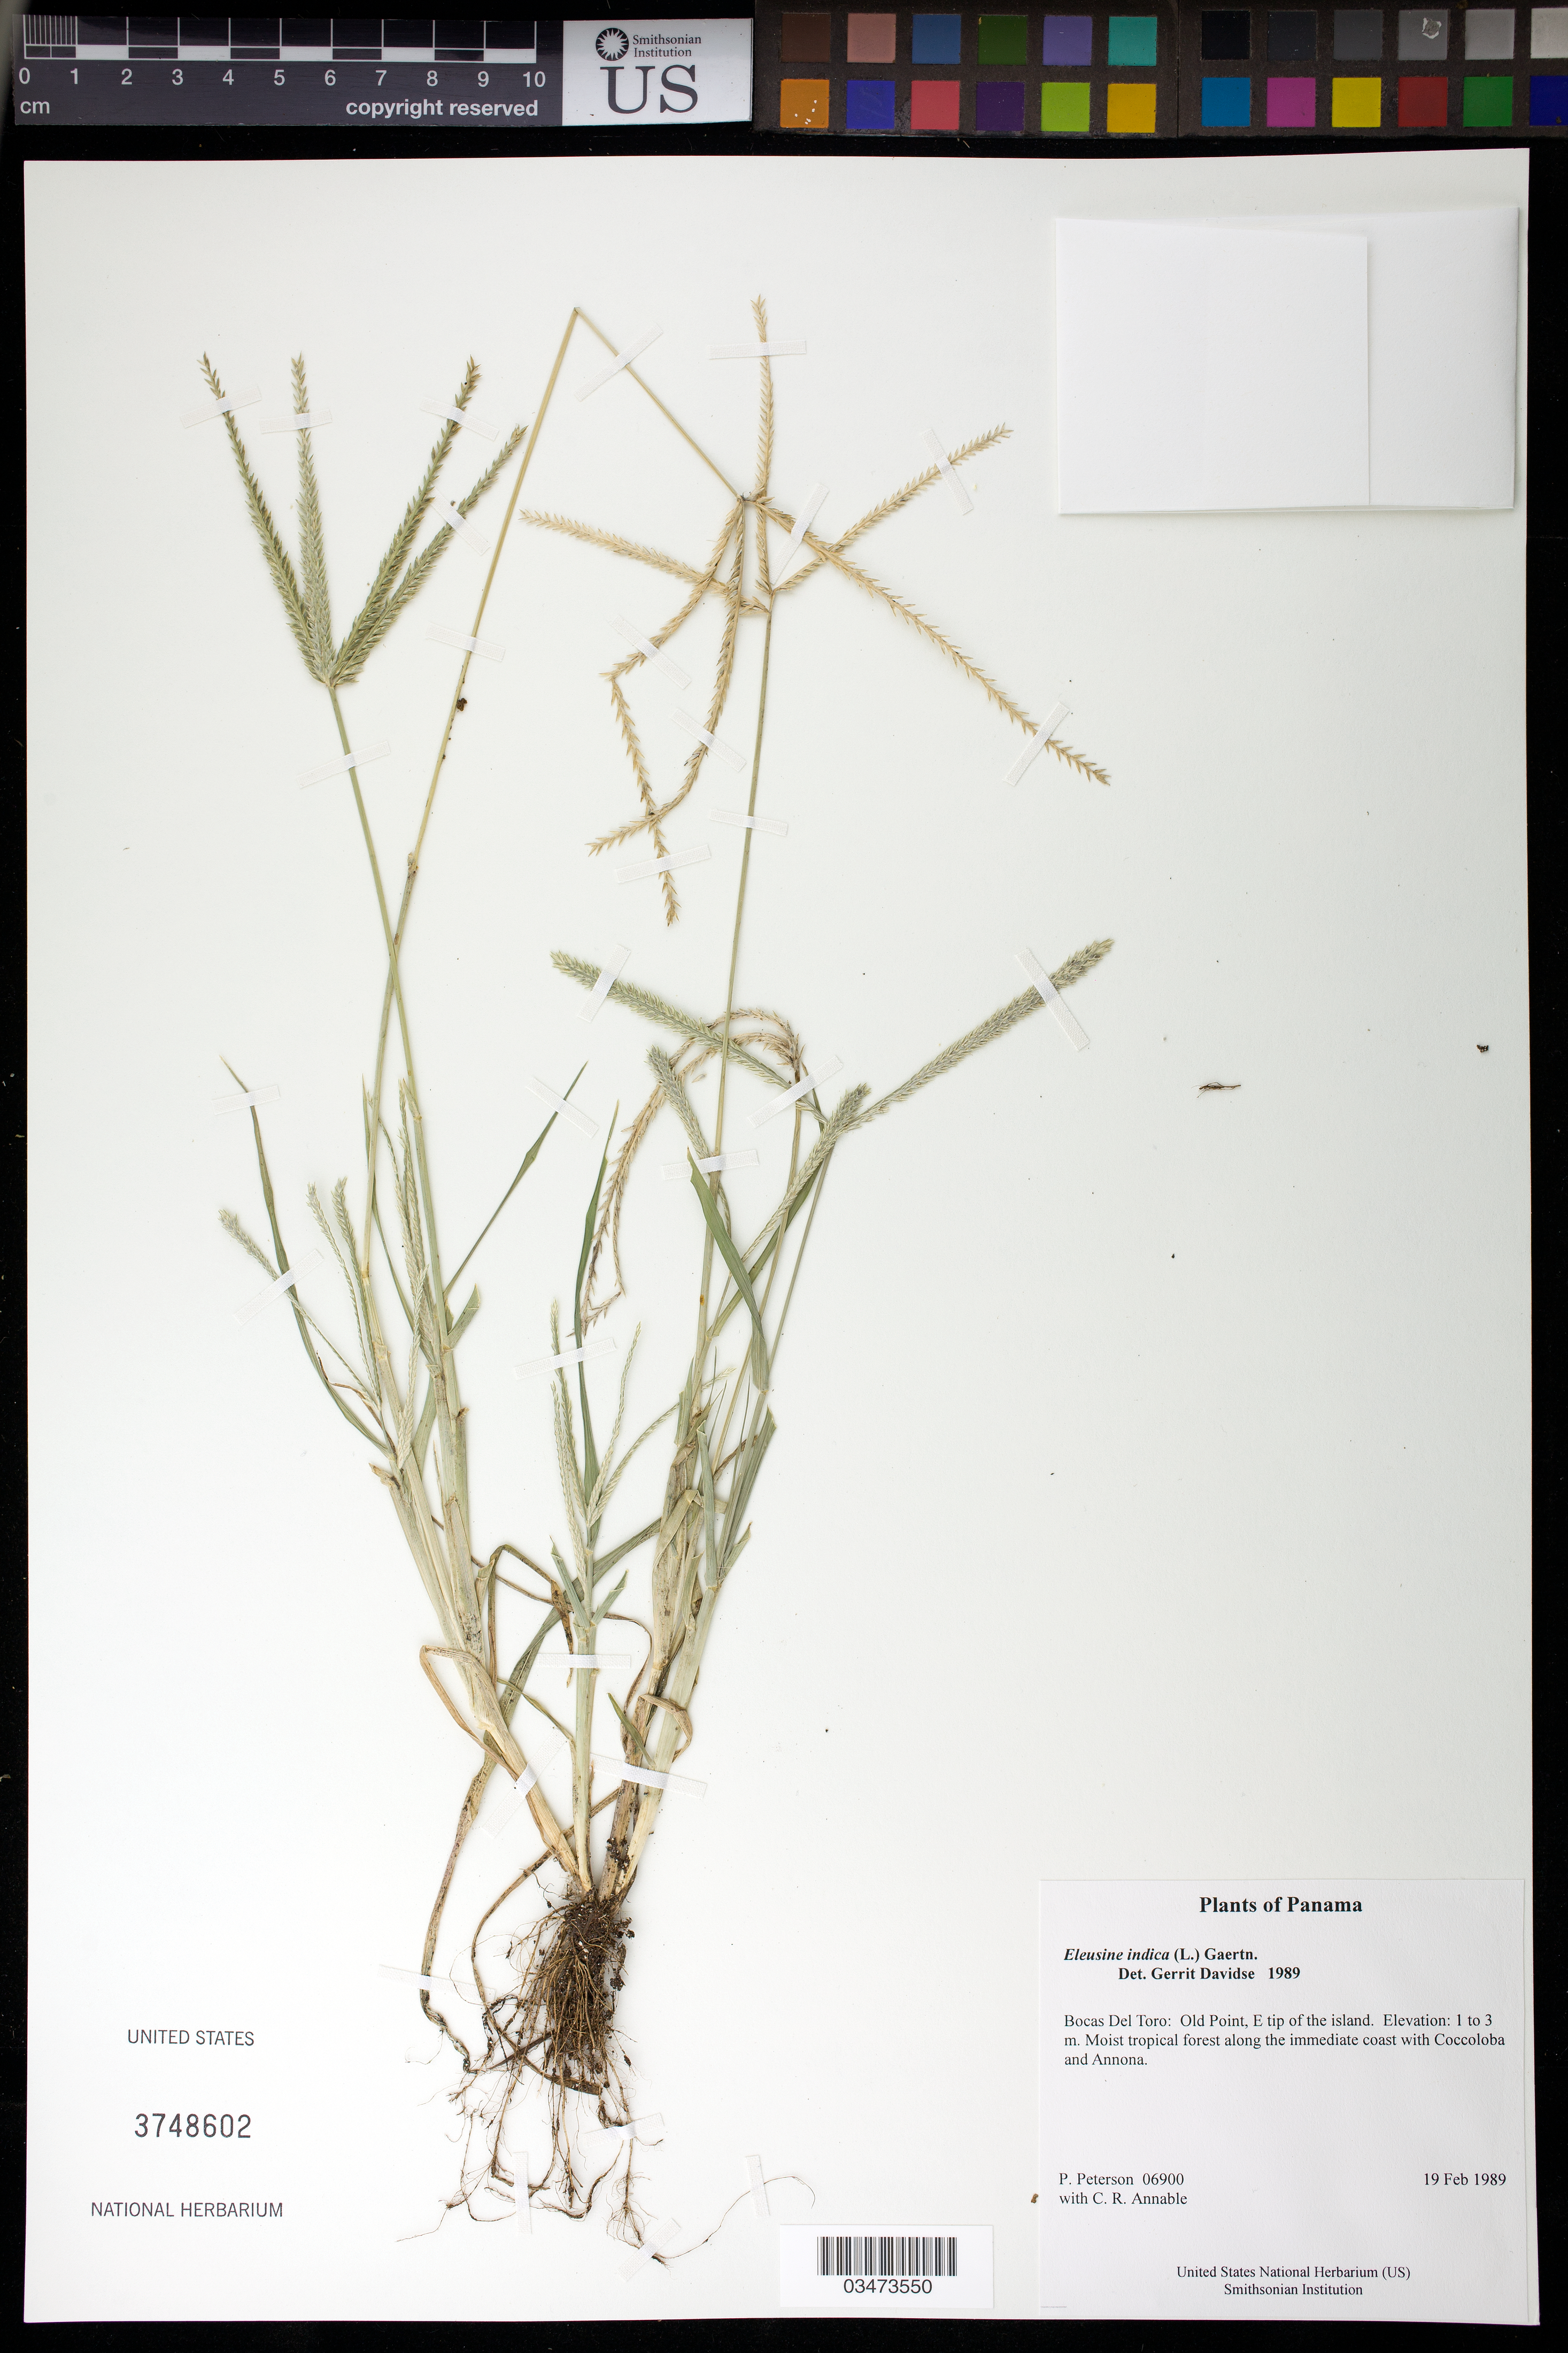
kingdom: Plantae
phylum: Tracheophyta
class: Liliopsida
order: Poales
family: Poaceae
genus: Eleusine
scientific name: Eleusine indica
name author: (L.) Gaertn.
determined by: Davidse, Gerrit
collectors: P. M. Peterson & C. R. Annable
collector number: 06900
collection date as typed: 19 Feb 1989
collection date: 1989-02-19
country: Panama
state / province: Bocas del Toro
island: Bastimentos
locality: Old Point, E tip of the island.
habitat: Moist tropical forest along the immediate coast with Coccoloba and Annona.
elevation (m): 1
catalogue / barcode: US 3748602